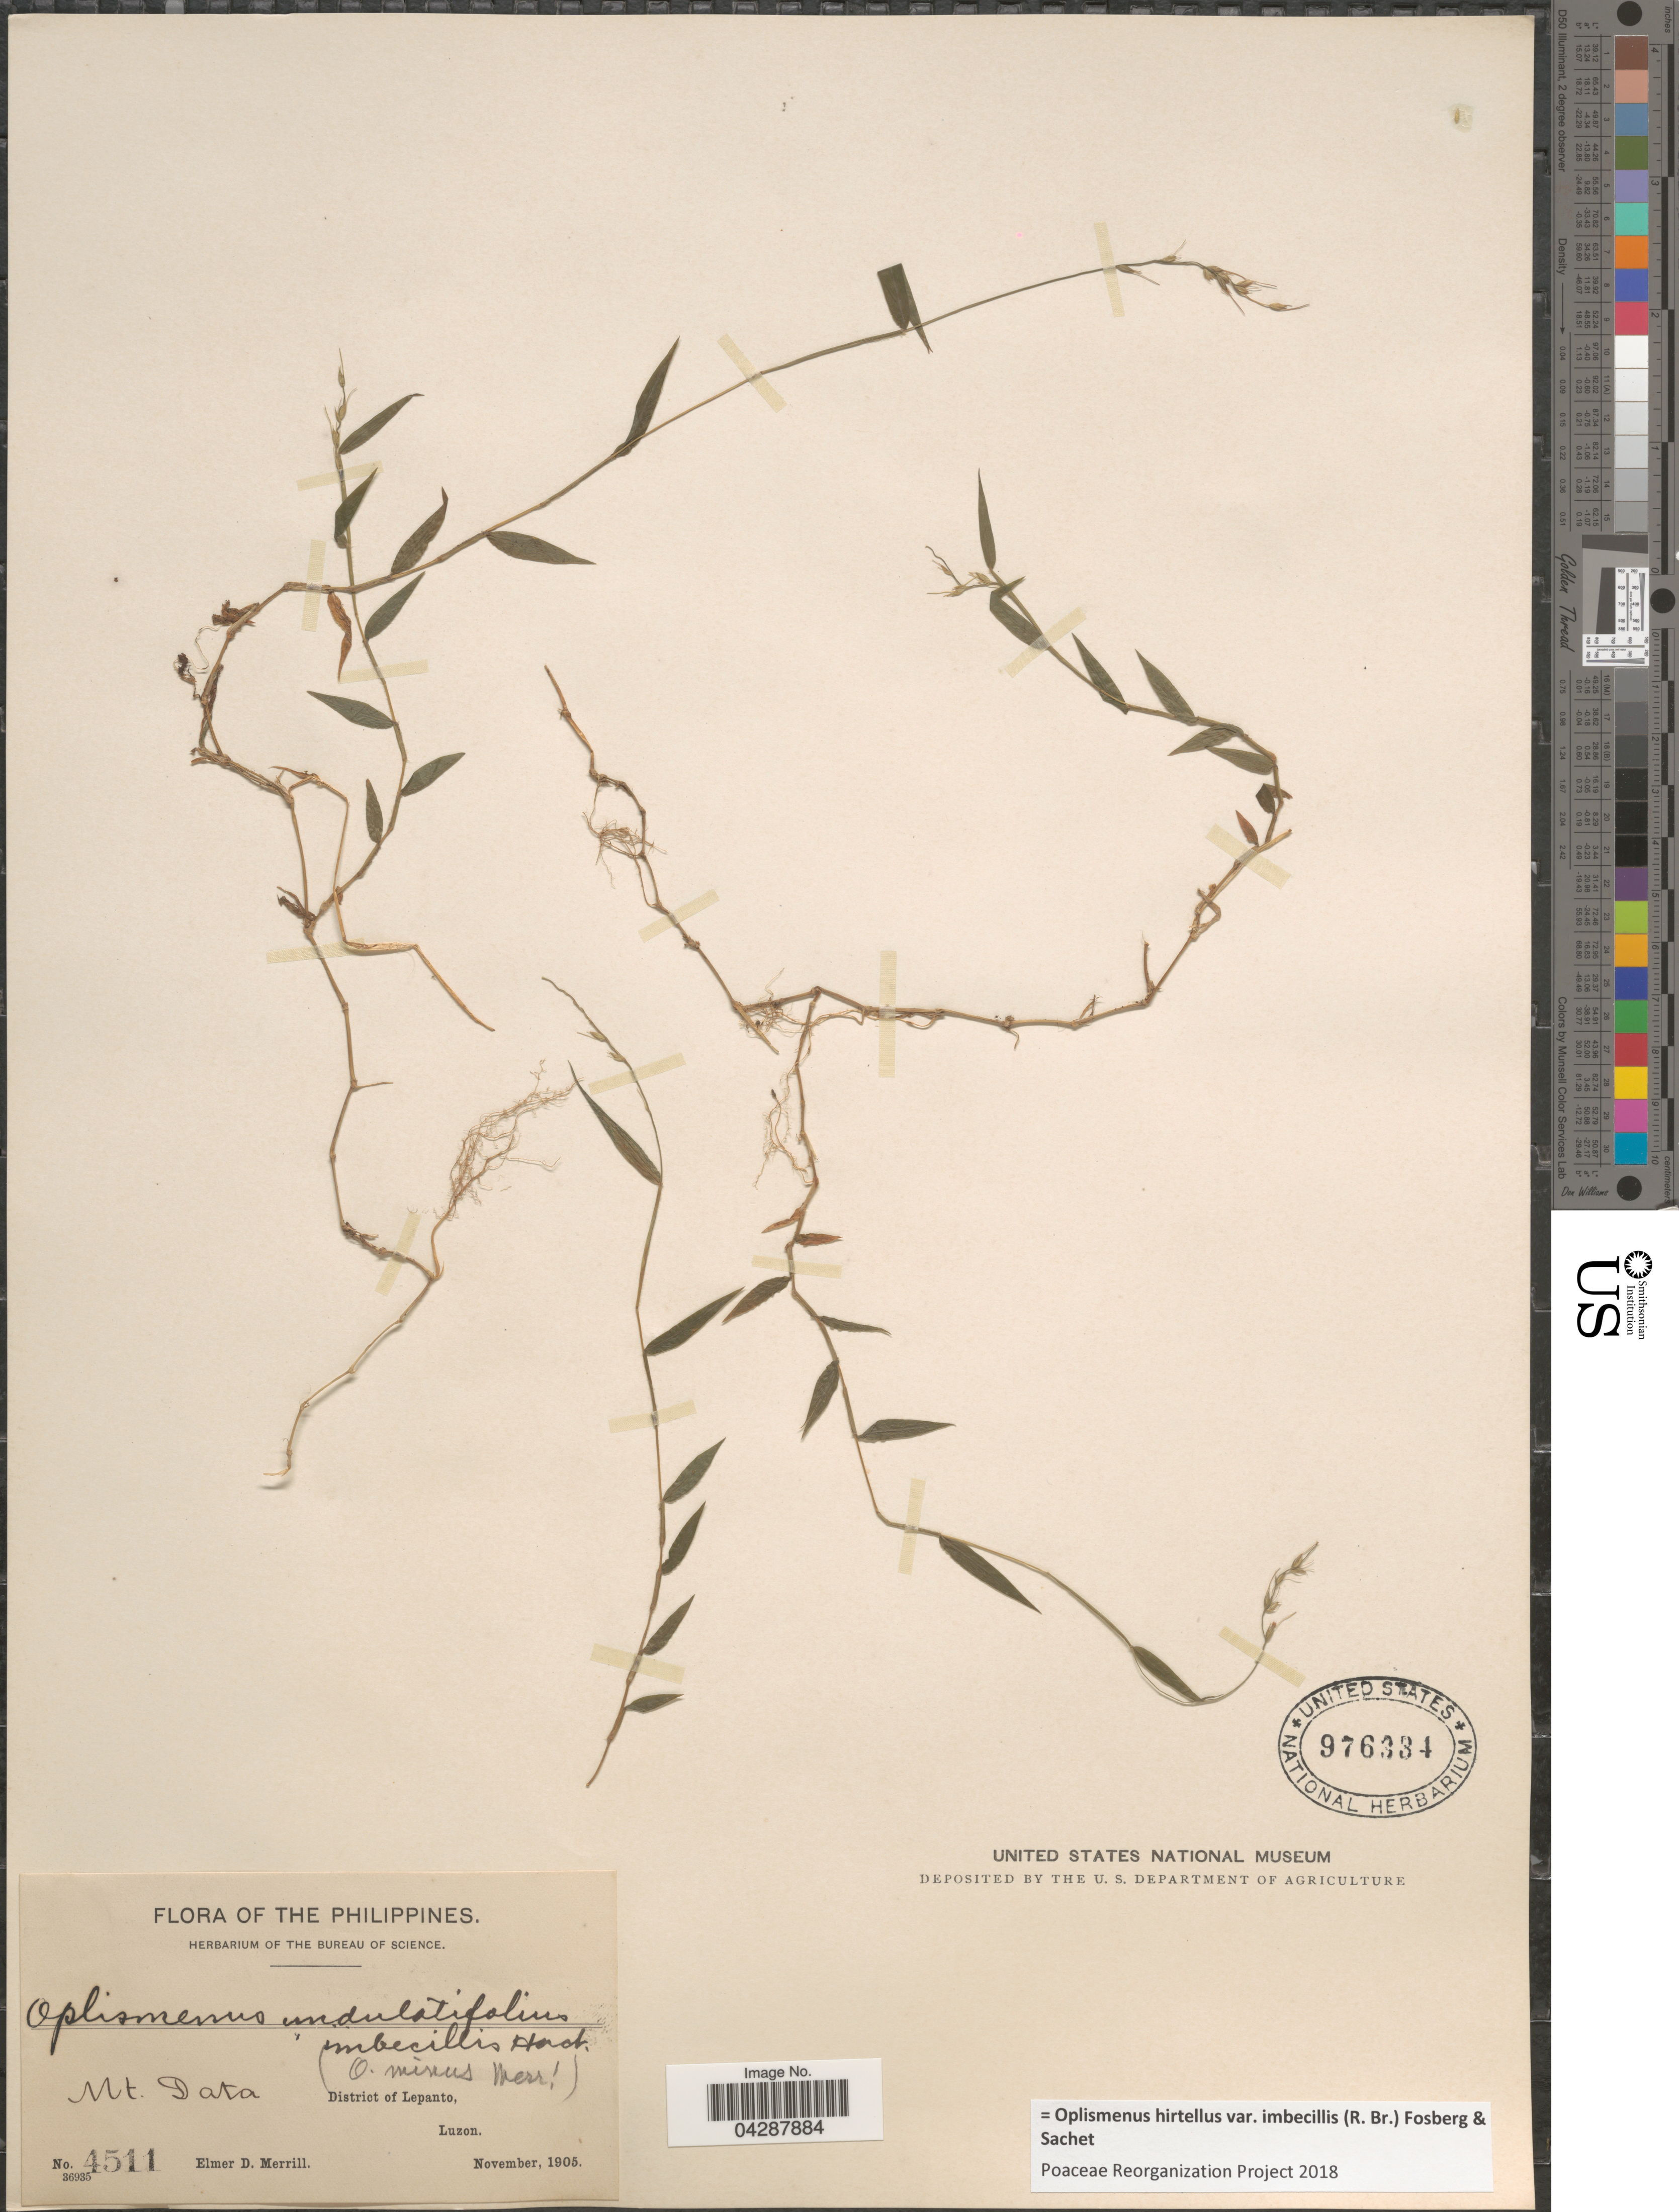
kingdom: Plantae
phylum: Tracheophyta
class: Liliopsida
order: Poales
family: Poaceae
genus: Oplismenus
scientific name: Oplismenus hirtellus var. imbecillis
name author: (R. Br.) Fosberg & Sachet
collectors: E. D. Merrill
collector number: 4511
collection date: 1905-11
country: Philippines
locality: Mt. Data. District of Lepanto, Luzon.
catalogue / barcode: US 976334